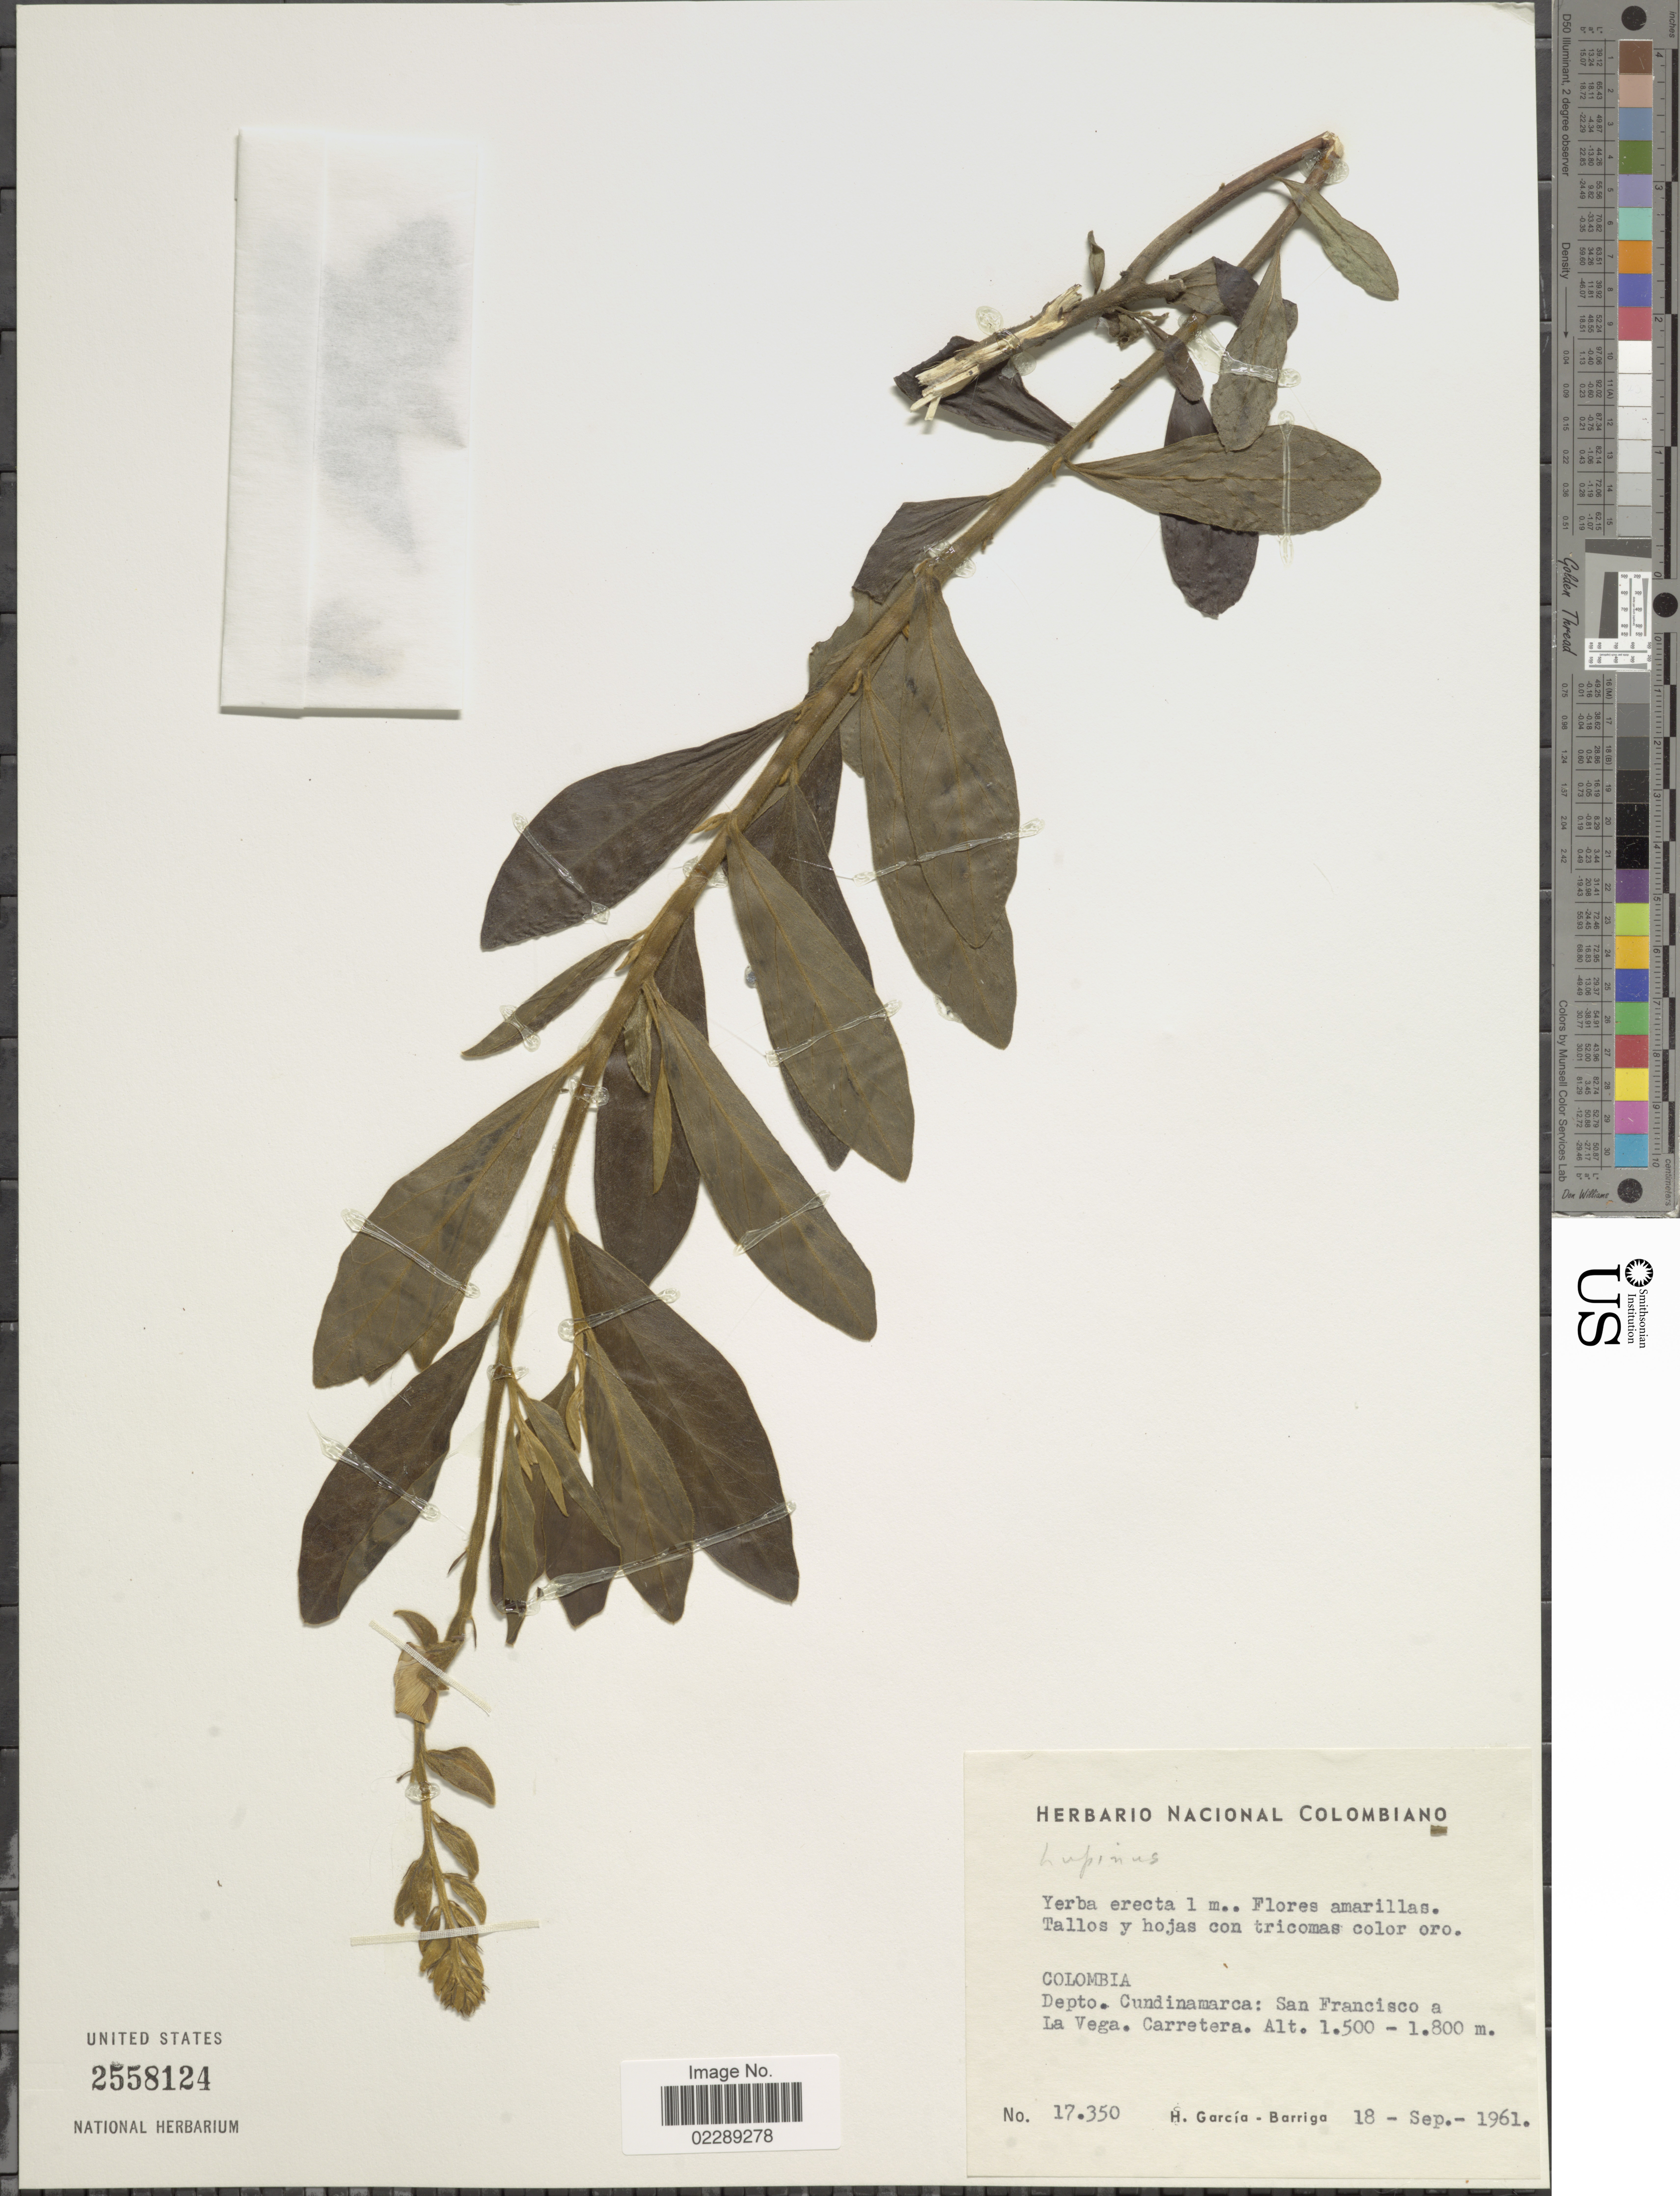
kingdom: Plantae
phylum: Tracheophyta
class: Magnoliopsida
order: Fabales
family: Fabaceae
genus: Lupinus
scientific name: Lupinus sp.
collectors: H. García Barriga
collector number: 17350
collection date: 1961-09-18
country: Colombia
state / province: Cundinamarca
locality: Depto. Cundinamarca: San Francisco a La Vega. Carretera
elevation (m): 1500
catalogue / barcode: US 2558124